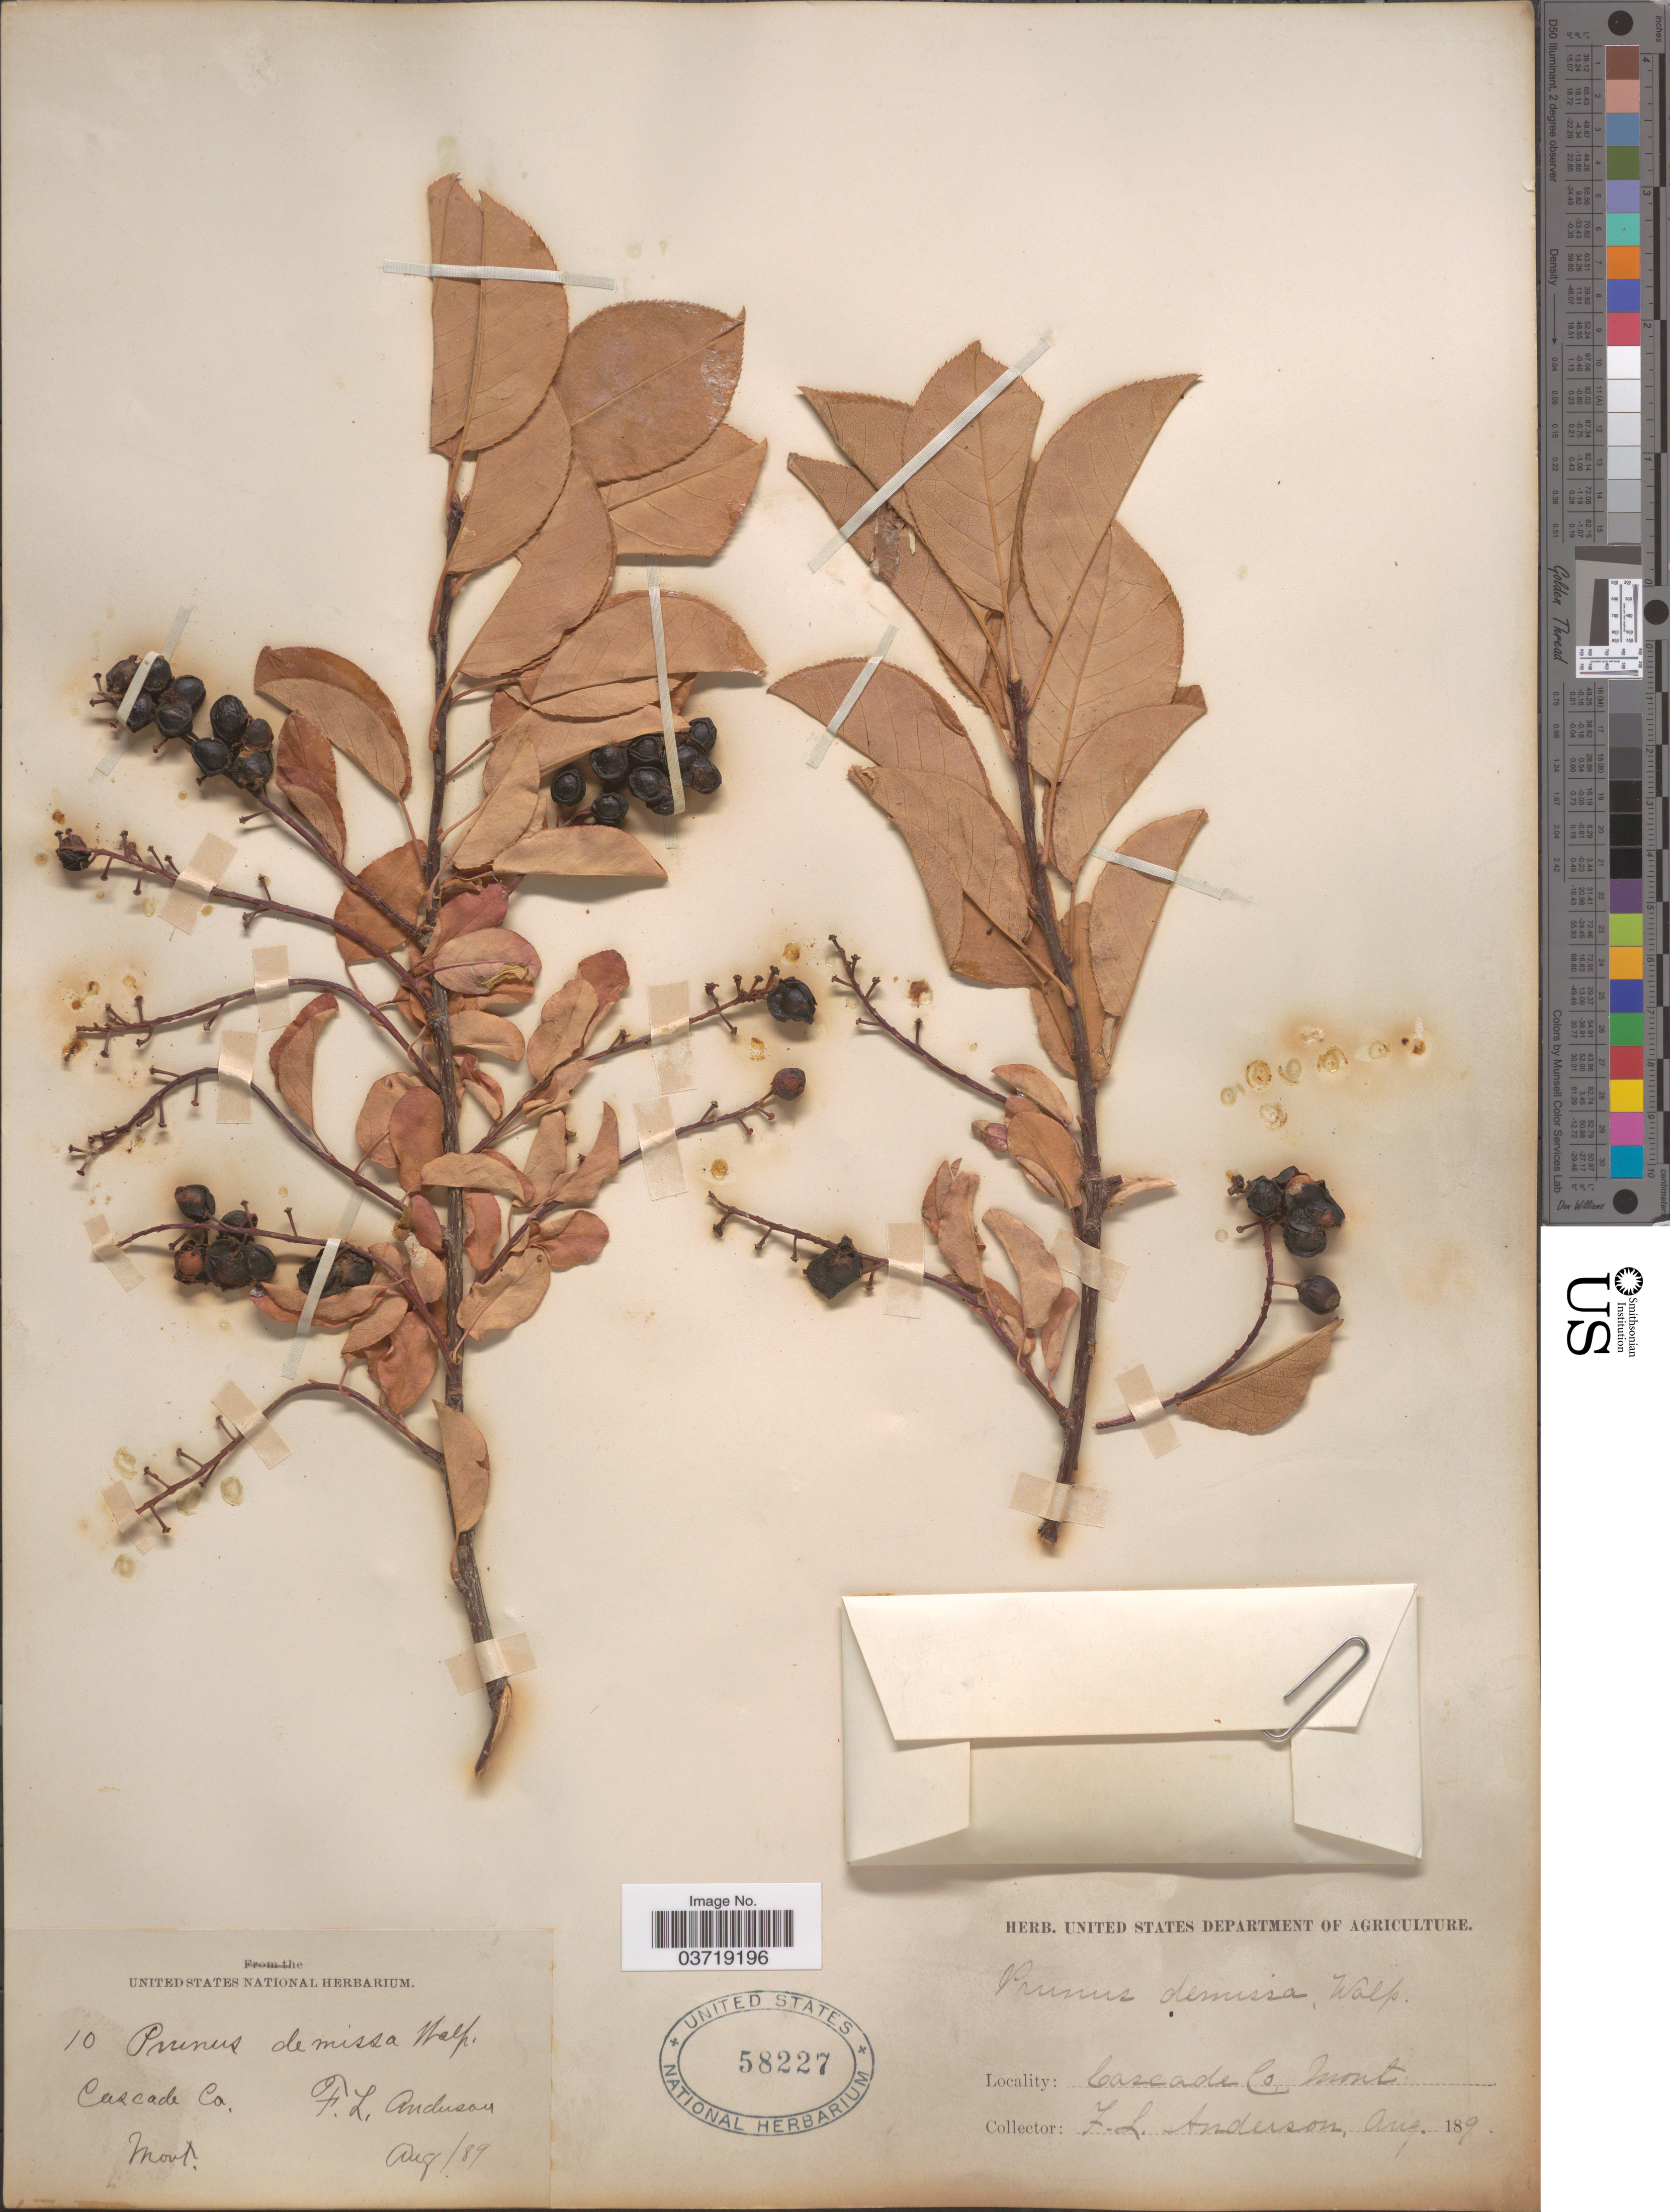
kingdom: Plantae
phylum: Tracheophyta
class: Magnoliopsida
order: Rosales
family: Rosaceae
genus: Prunus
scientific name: Prunus virginiana var. demissa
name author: (Nutt.) Torr.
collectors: F. Anderson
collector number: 10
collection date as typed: Transcribed d/m/y: /8/89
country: United States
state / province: Montana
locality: Cascade Co.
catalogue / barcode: US 58227